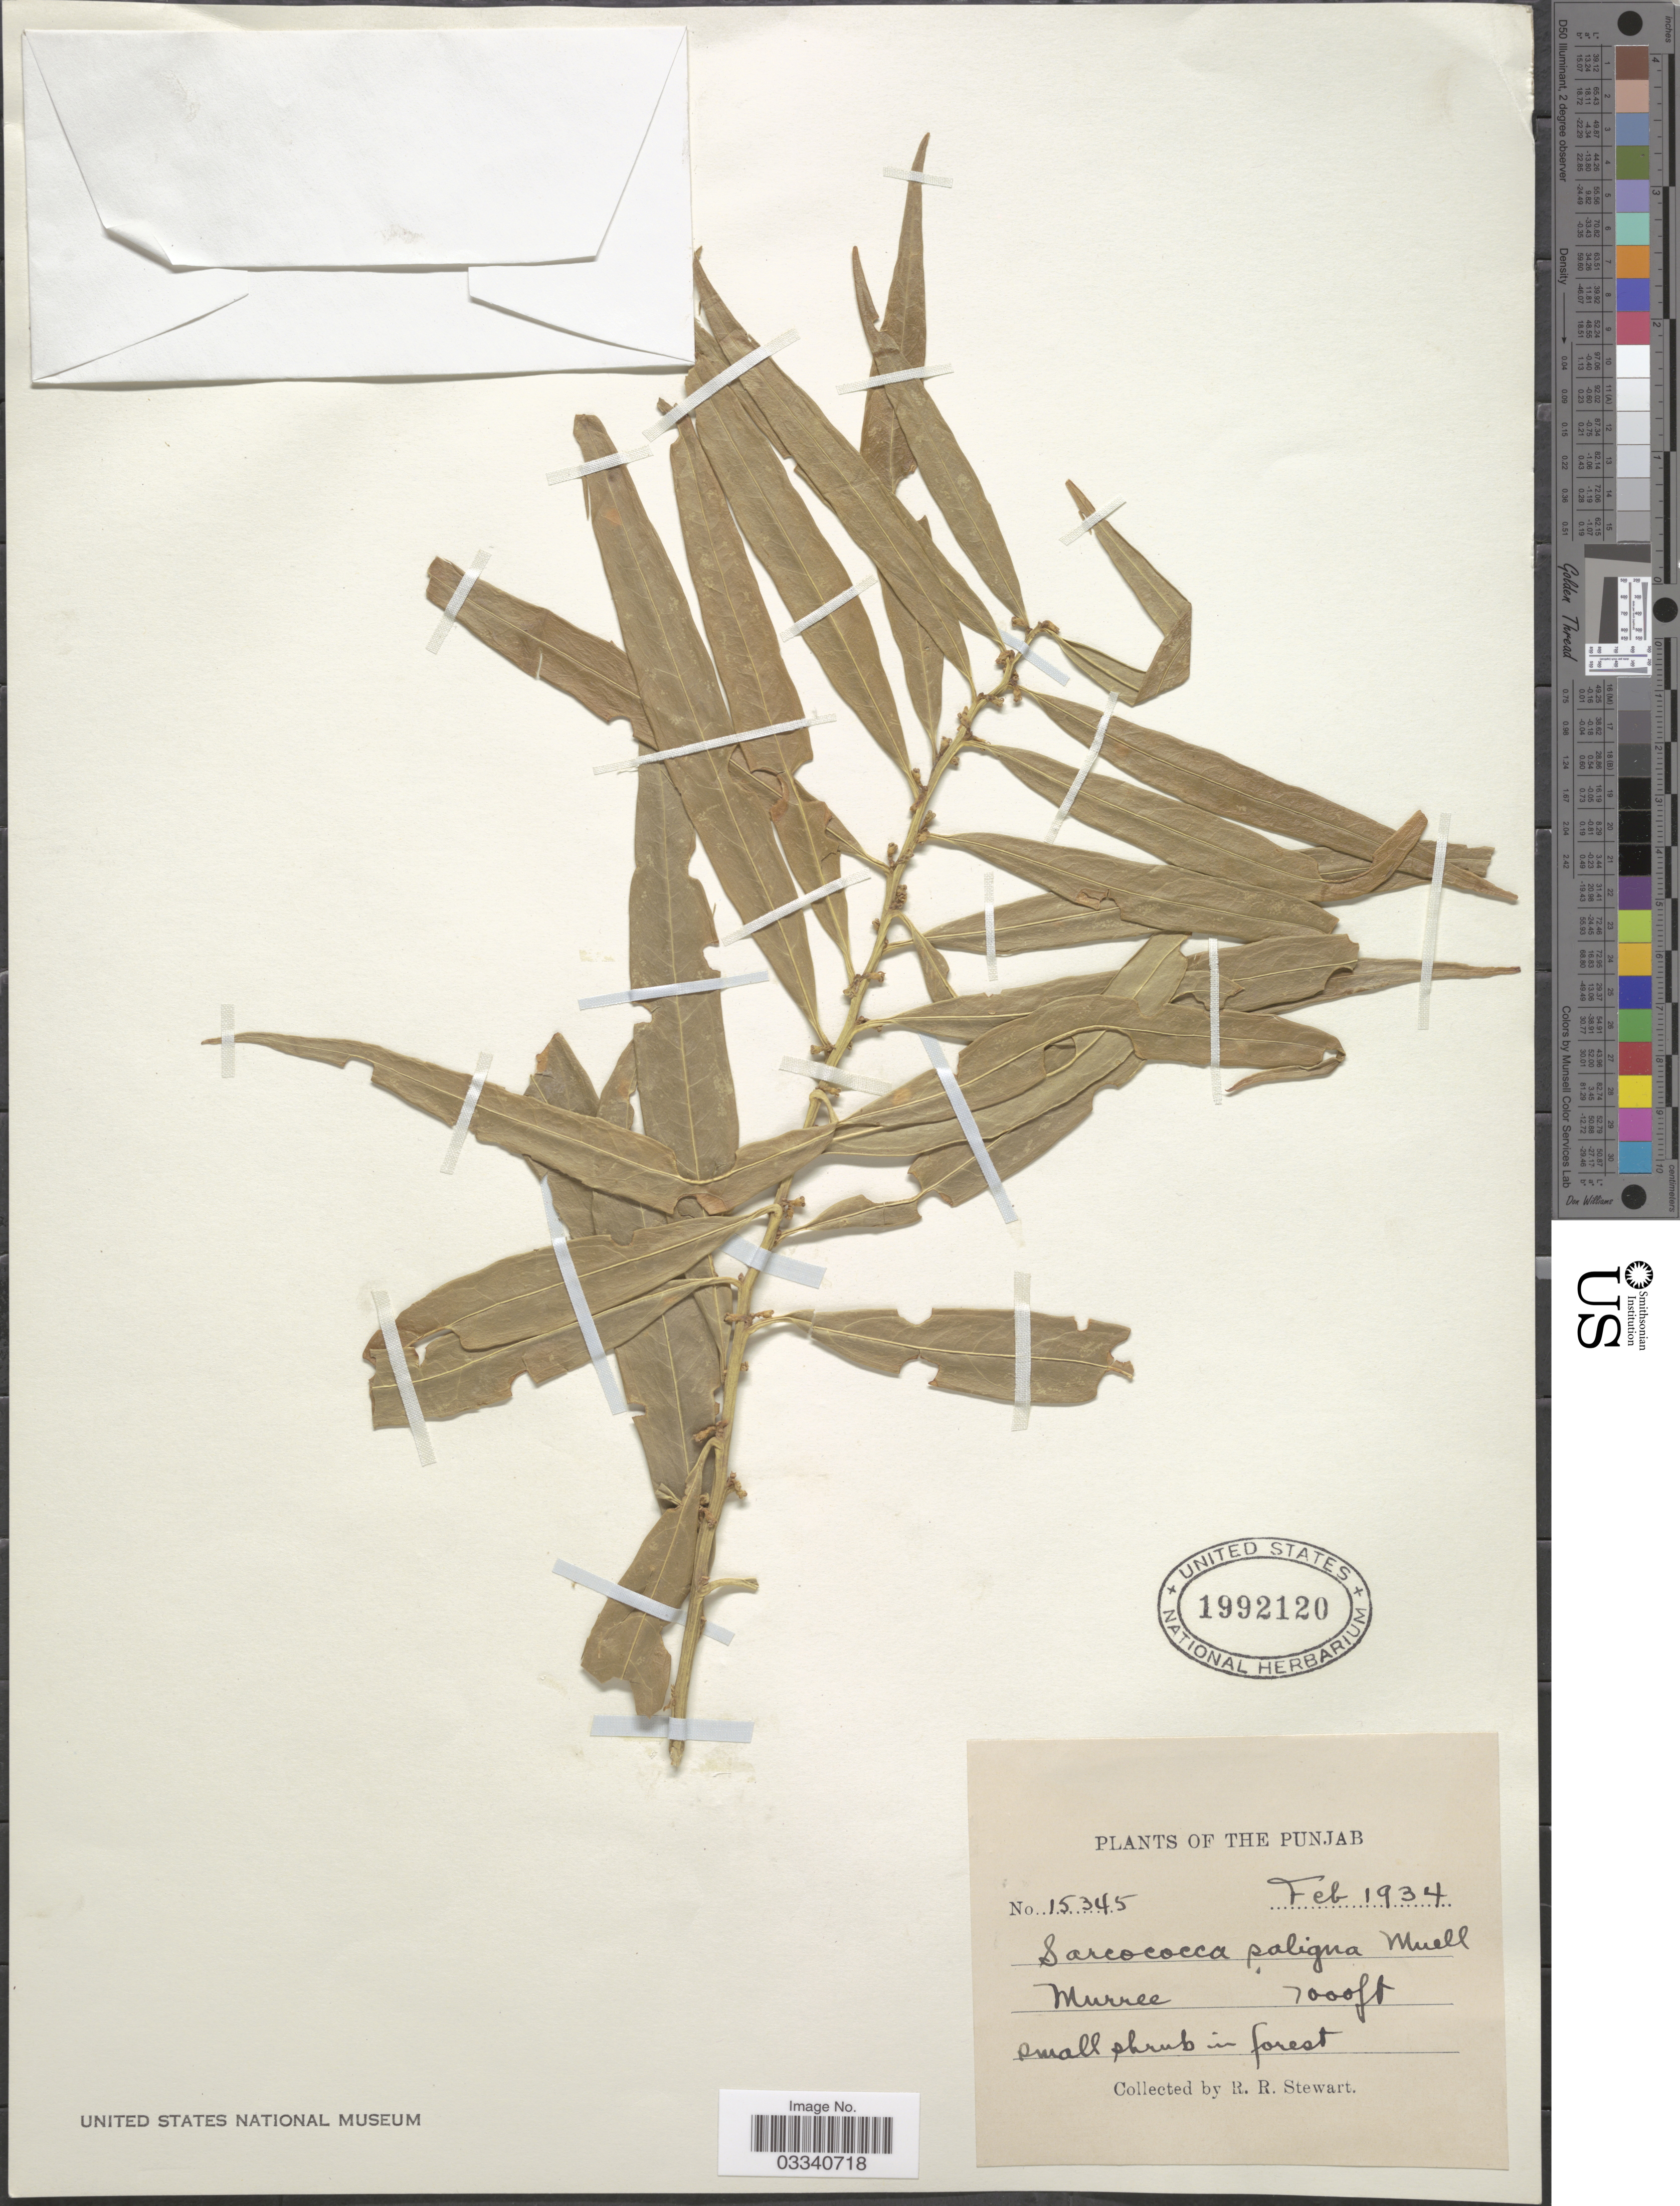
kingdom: Plantae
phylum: Tracheophyta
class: Magnoliopsida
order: Buxales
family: Buxaceae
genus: Sarcococca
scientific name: Sarcococca saligna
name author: (D. Don) Müll. Arg.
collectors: R. Stewart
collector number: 15345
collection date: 1934-02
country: Pakistan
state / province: Punjab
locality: Murree.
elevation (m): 2134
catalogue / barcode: US 1992120